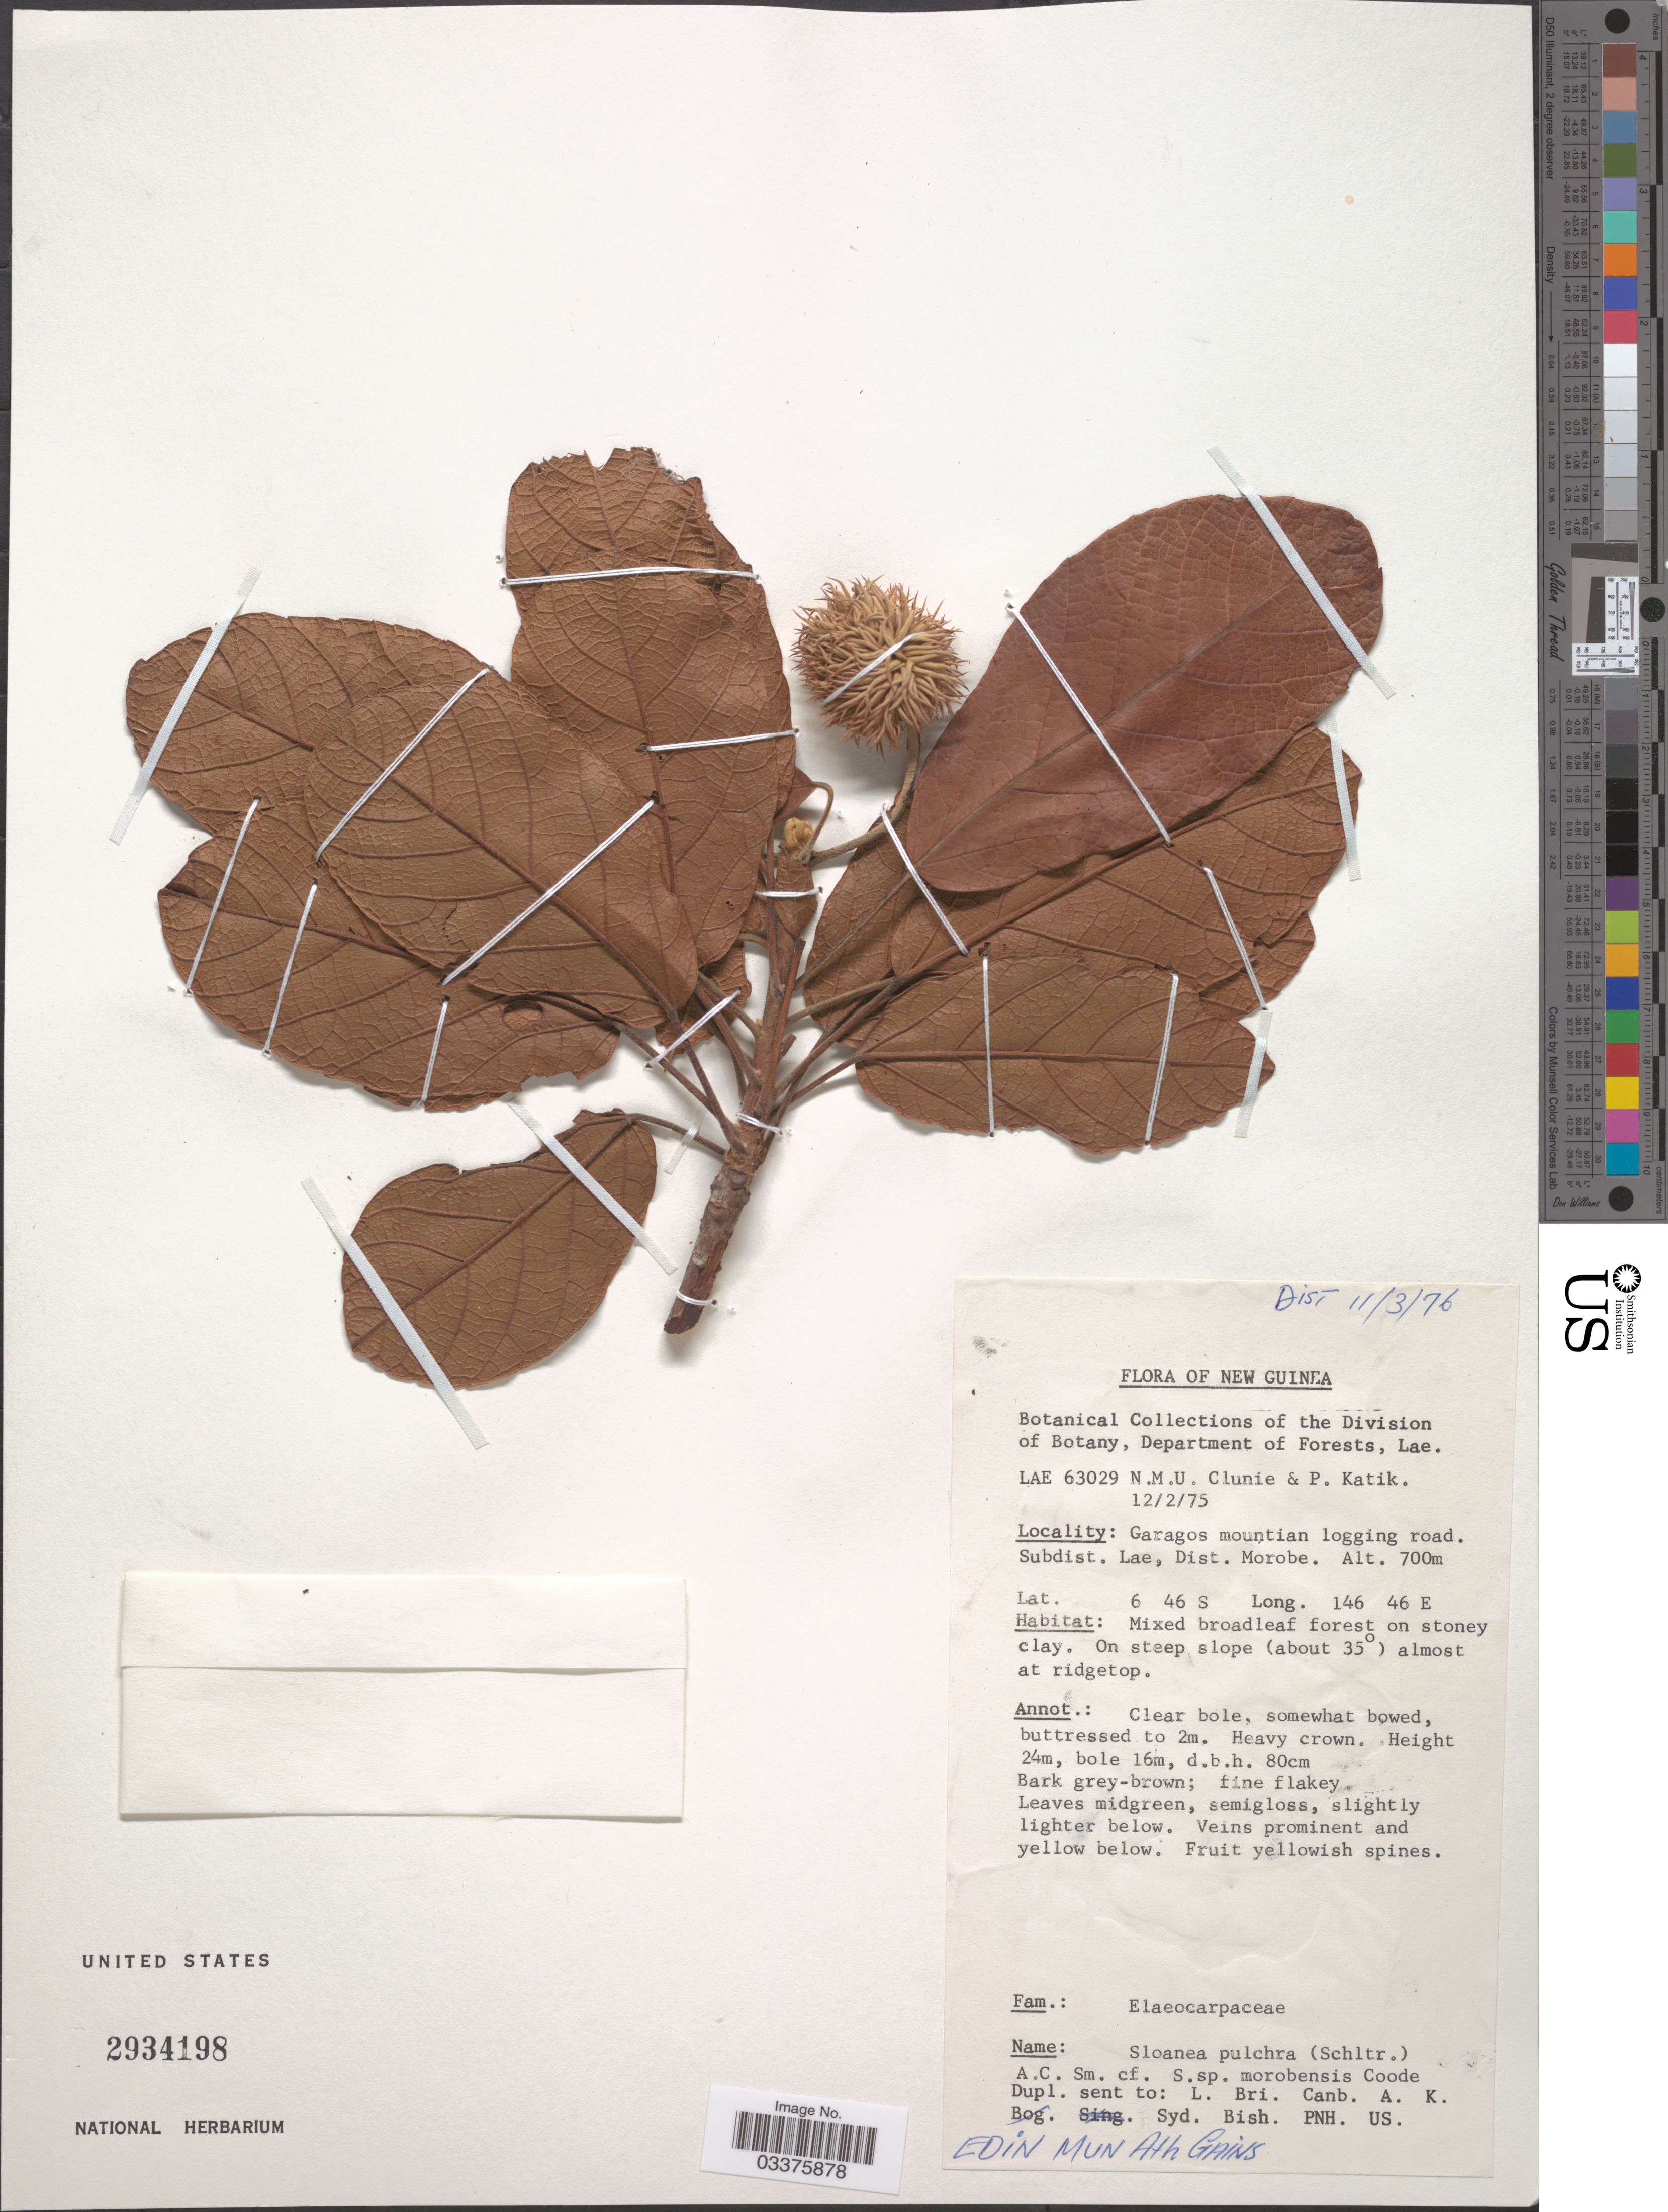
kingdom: Plantae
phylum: Tracheophyta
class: Magnoliopsida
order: Oxalidales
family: Elaeocarpaceae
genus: Sloanea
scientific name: Sloanea pulchra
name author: (Schltr.) A.C. Sm.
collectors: N.M.U. Clunie & P. Katik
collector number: LAE 63029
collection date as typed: Transcribed d/m/y: 12/2/75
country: Papua New Guinea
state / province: Morobe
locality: New Guinea. Garagos mountain logging road. Subdist. Lae, Dist. Morobe.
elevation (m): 700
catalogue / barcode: US 2934198